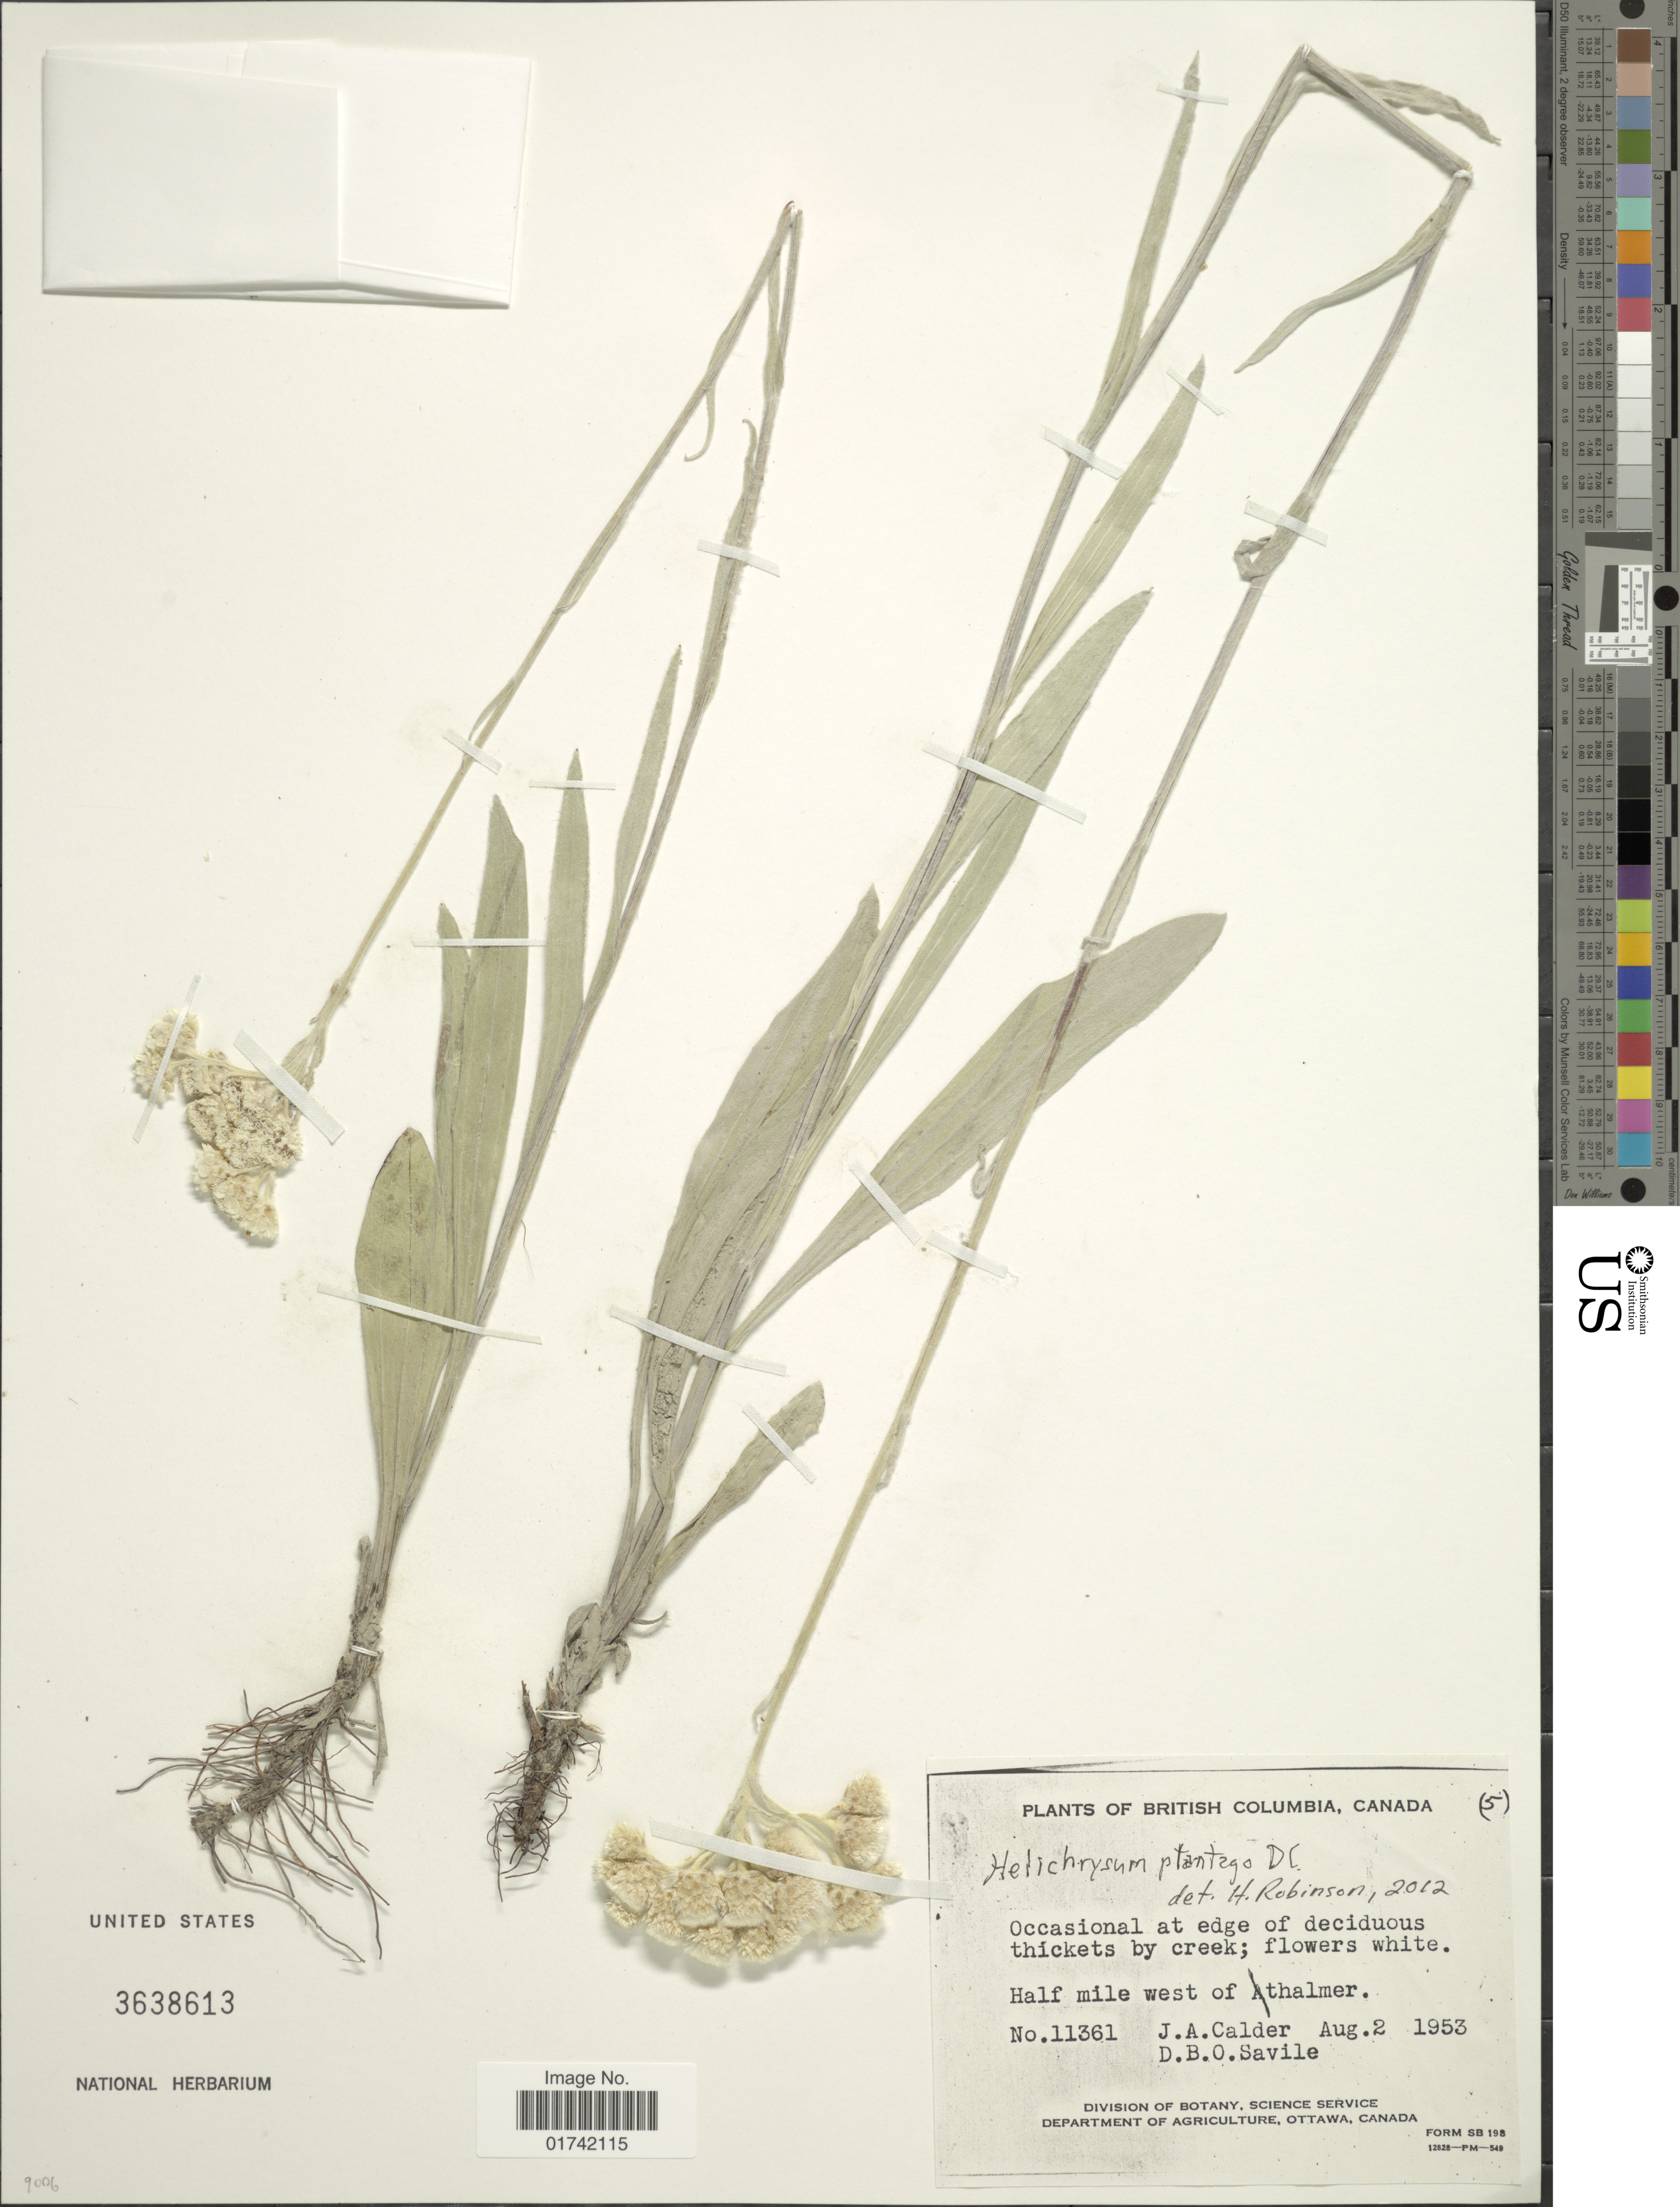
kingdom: Plantae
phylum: Tracheophyta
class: Magnoliopsida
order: Asterales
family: Asteraceae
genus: Helichrysum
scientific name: Helichrysum plantago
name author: DC.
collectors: J. A. Calder & D. Savile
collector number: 11361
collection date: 1953-08-02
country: Canada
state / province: British Columbia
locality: Edge of deciduous thickets by creek, half mile west of Athalmer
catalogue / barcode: US 3638613